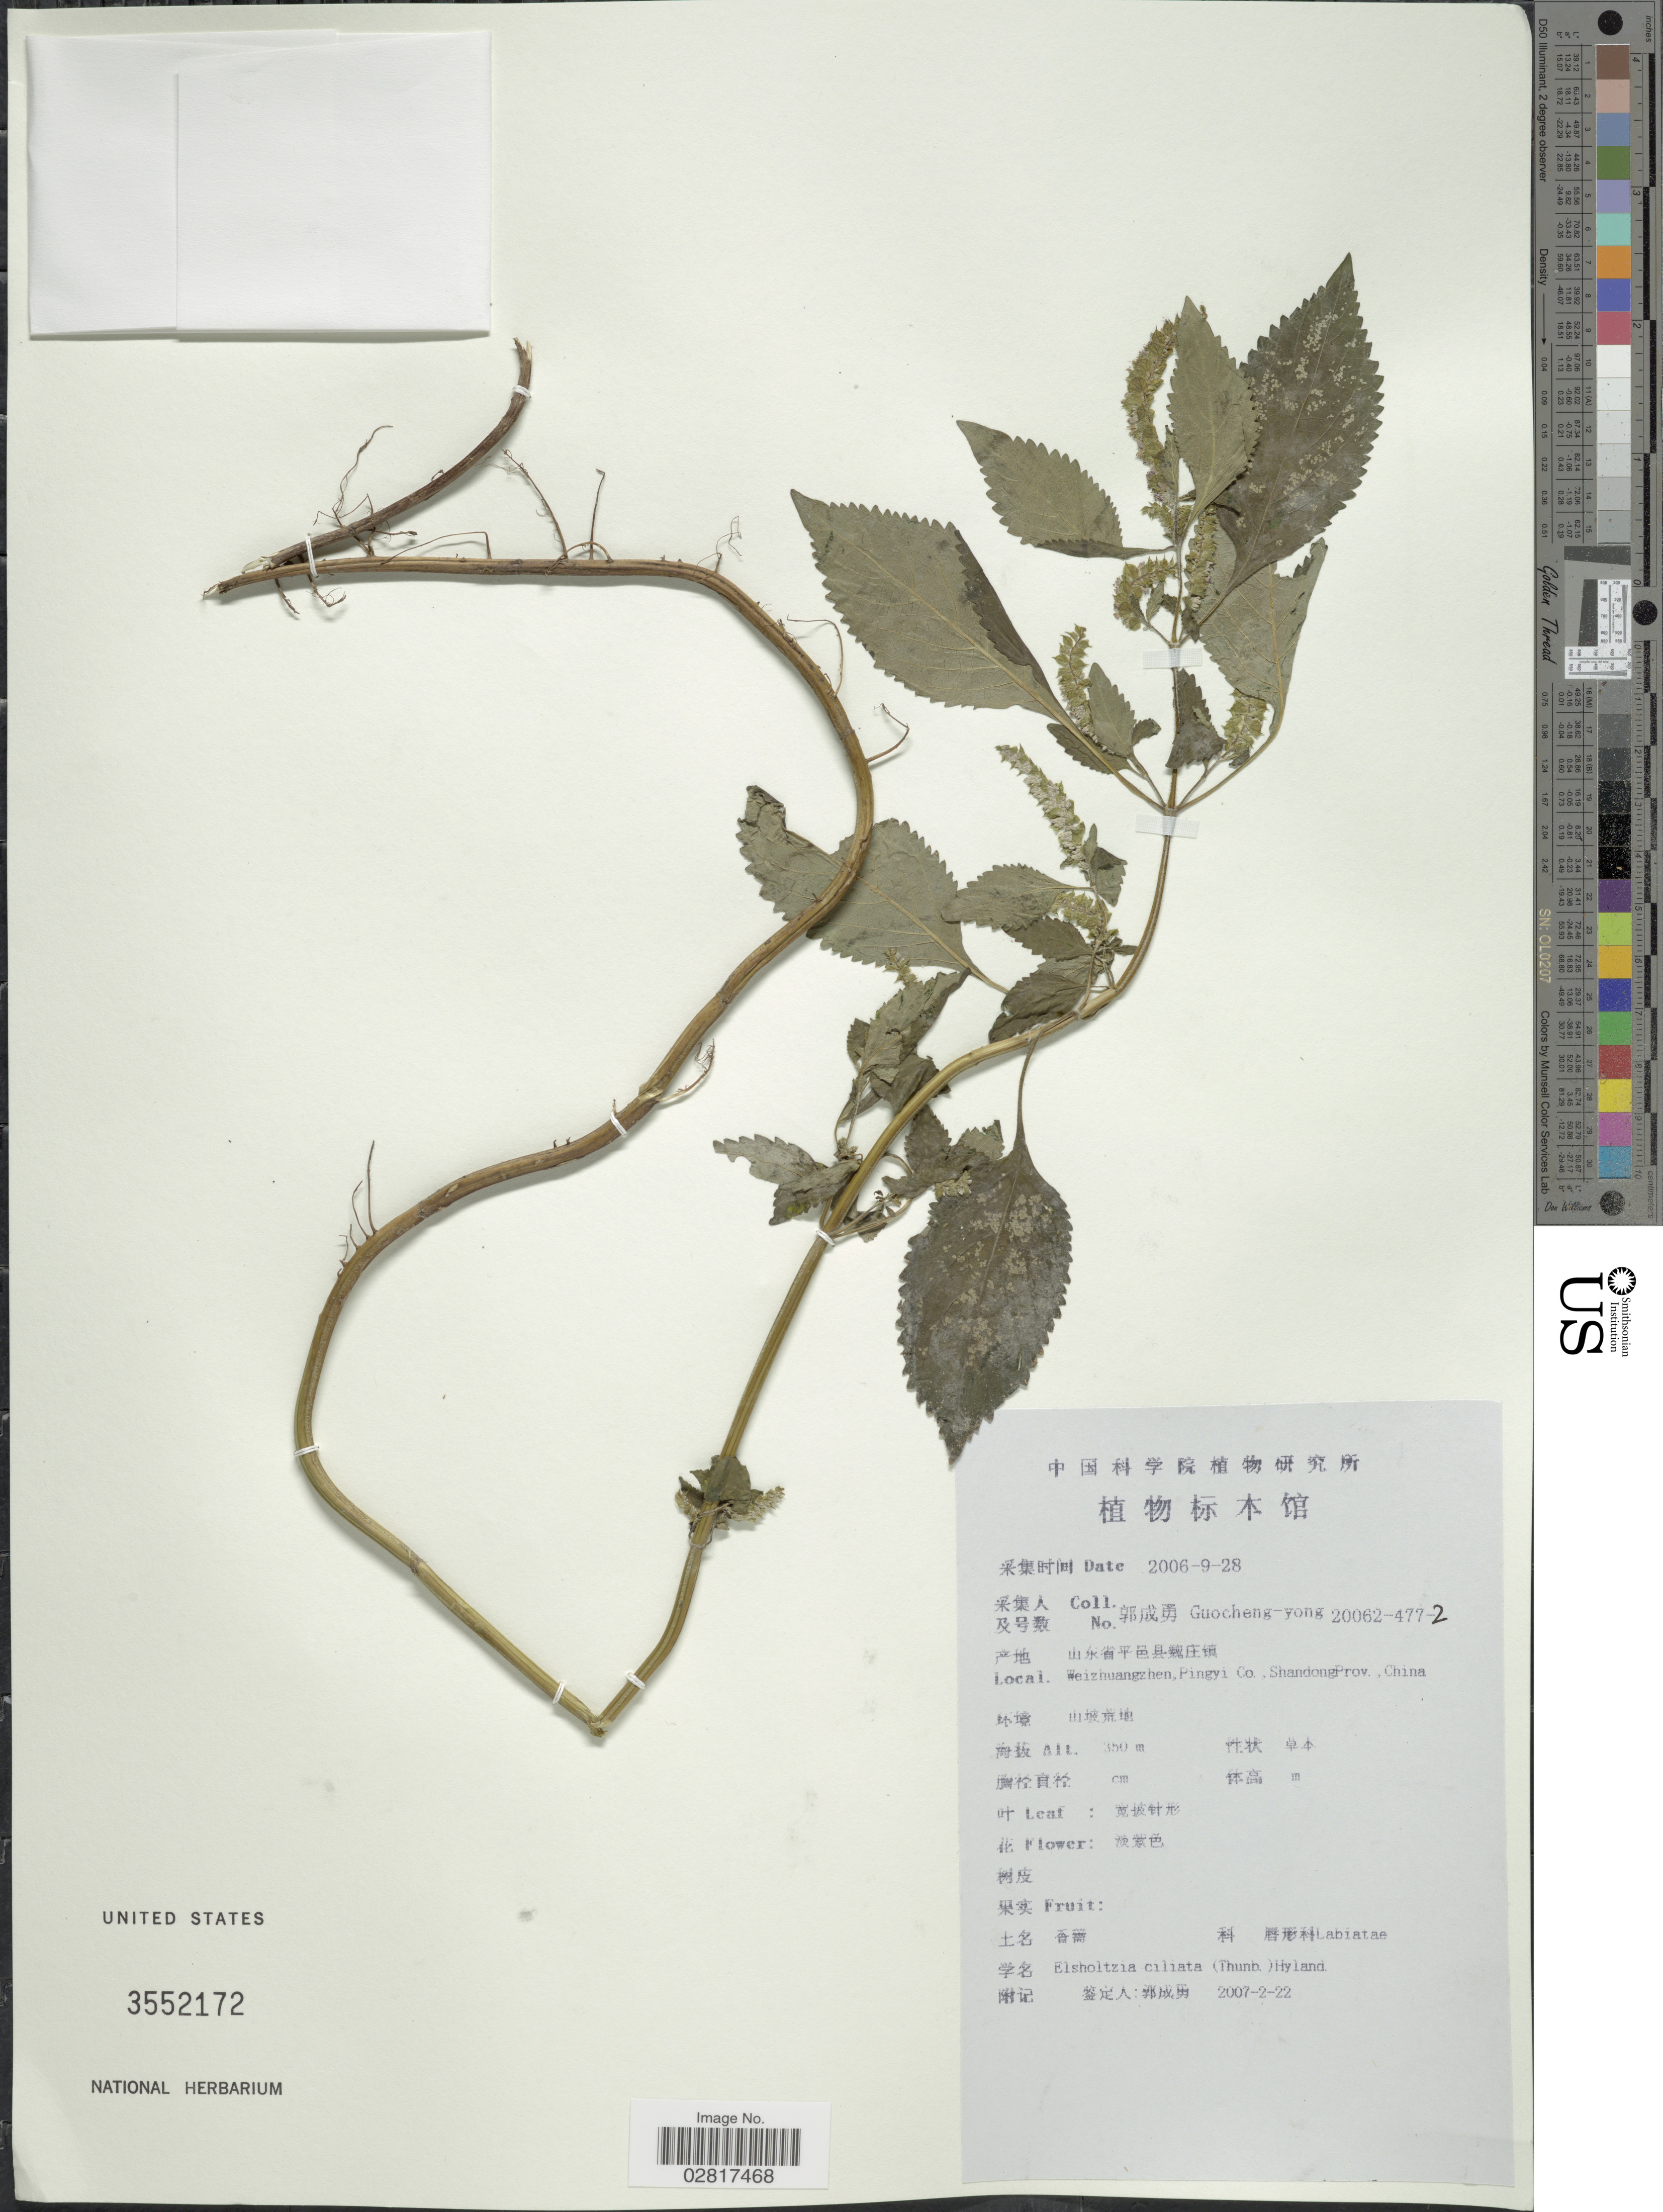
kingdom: Plantae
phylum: Tracheophyta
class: Magnoliopsida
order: Lamiales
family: Lamiaceae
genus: Elsholtzia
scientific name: Elsholtzia ciliata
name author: (Thunb.) Hyl.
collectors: Guo cheng-yong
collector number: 20062-477-2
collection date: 2006-09-28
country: China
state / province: Shandong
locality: Weizhuangzhen, Pingyi Co., Shandong Prov.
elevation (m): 350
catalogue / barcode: US 3552172